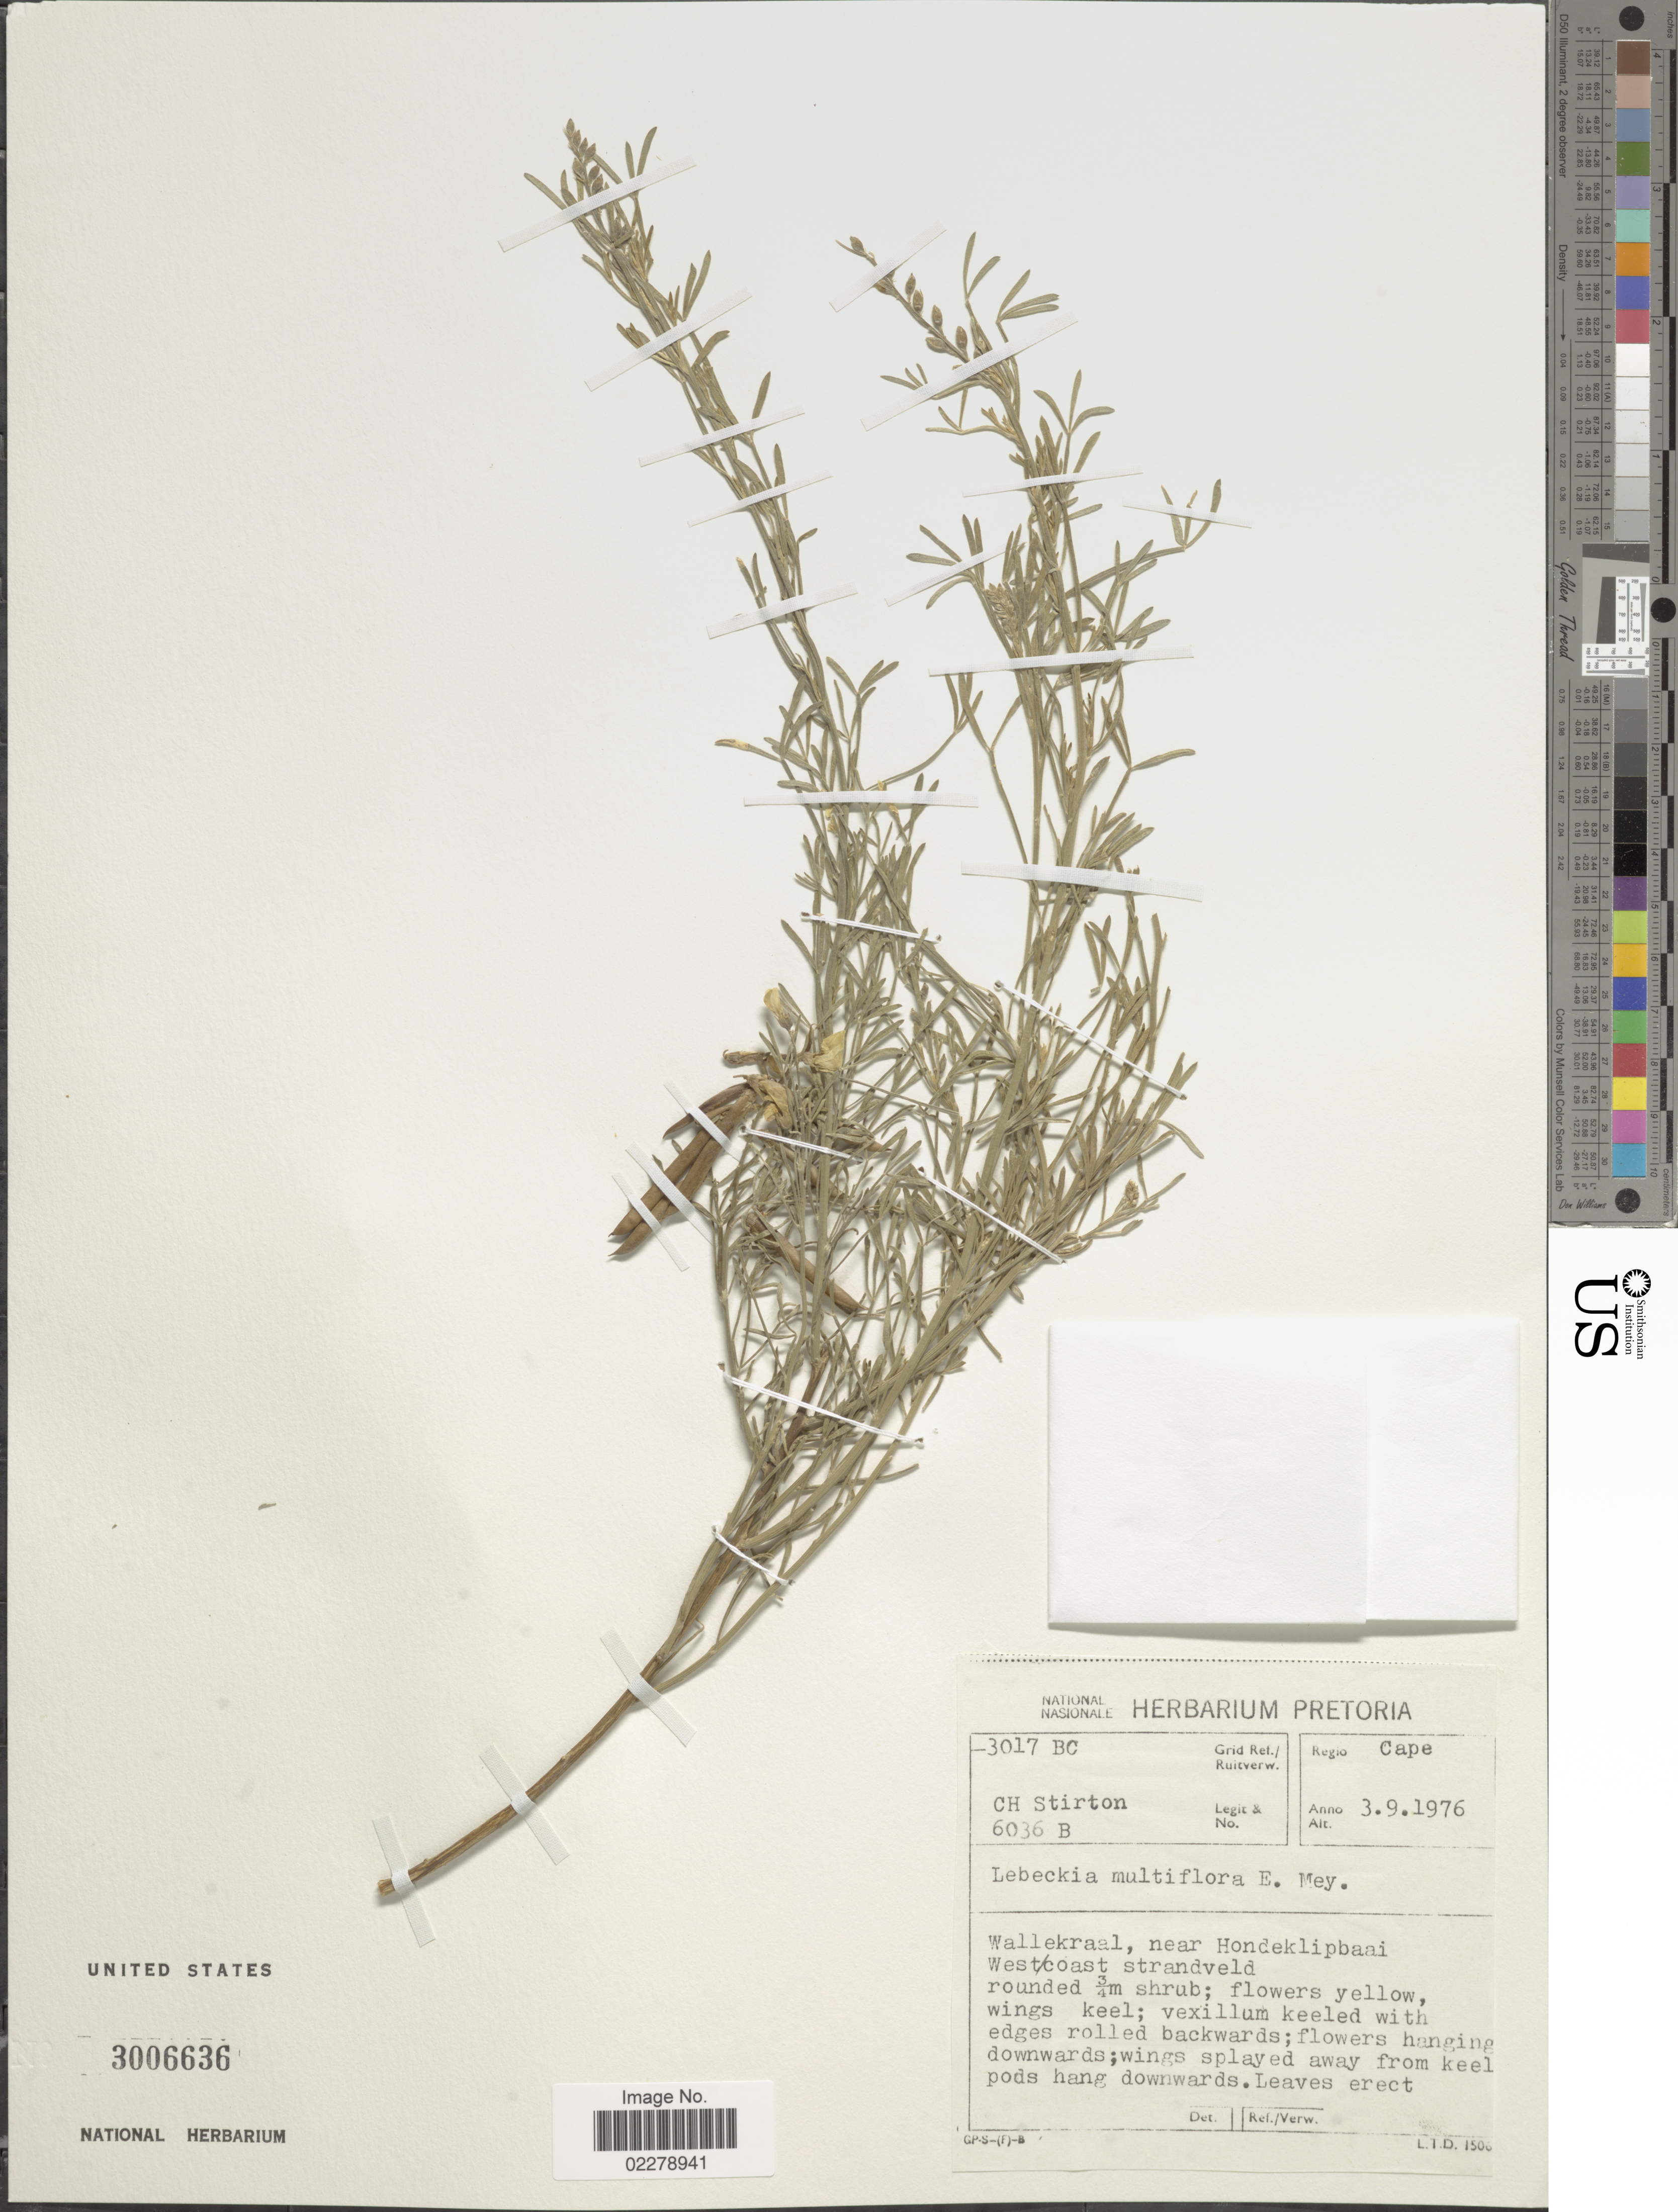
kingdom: Plantae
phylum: Tracheophyta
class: Magnoliopsida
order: Fabales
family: Fabaceae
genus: Lebeckia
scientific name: Lebeckia multiflora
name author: E. Mey.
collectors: C. H. Stirton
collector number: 6036B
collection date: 1976-09-03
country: South Africa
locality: Regio Cape. Wallekraal, near Hondeklipbaai Westcoast strandveld.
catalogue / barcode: US 3006636